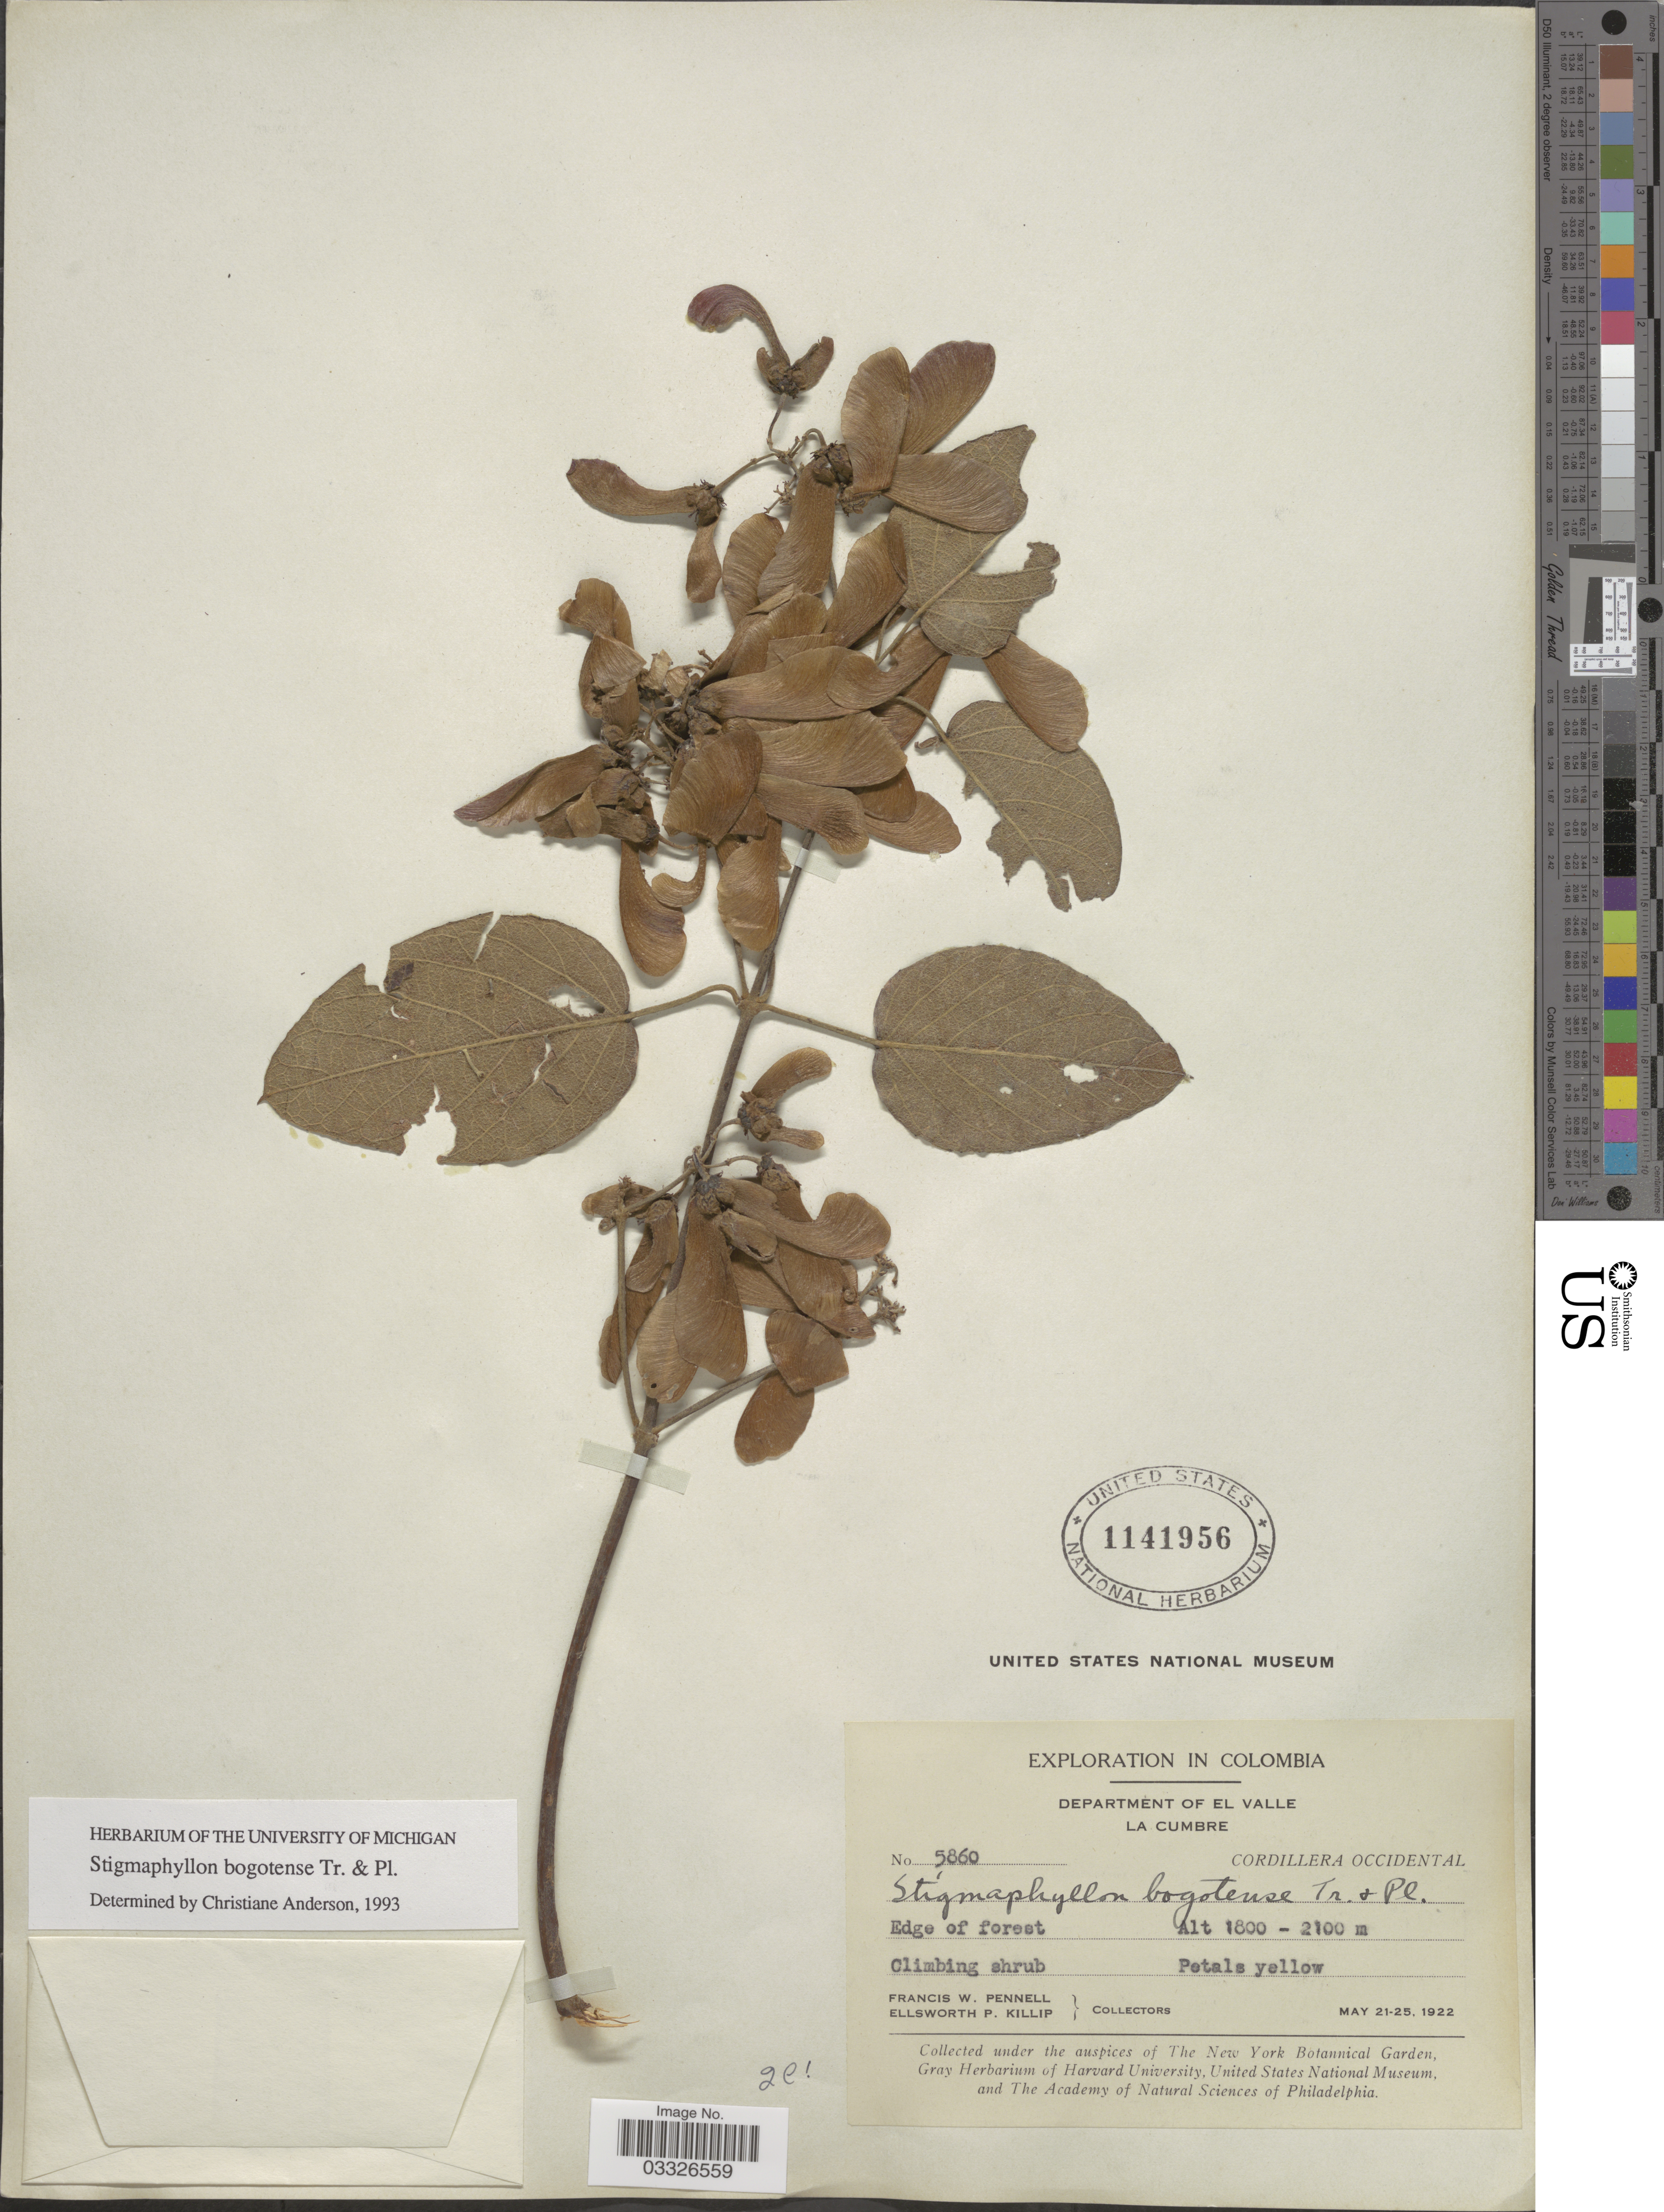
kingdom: Plantae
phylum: Tracheophyta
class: Magnoliopsida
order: Malpighiales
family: Malpighiaceae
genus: Stigmaphyllon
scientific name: Stigmaphyllon bogotense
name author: Triana & Planch.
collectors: F. W. Pennell & E. P. Killip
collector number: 5860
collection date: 1922-05-21/1922-05-25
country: Colombia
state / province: Valle del Cauca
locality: Department of El Valle. La Cumbre. Cordillera Occidental.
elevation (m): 1800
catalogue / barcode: US 1141956